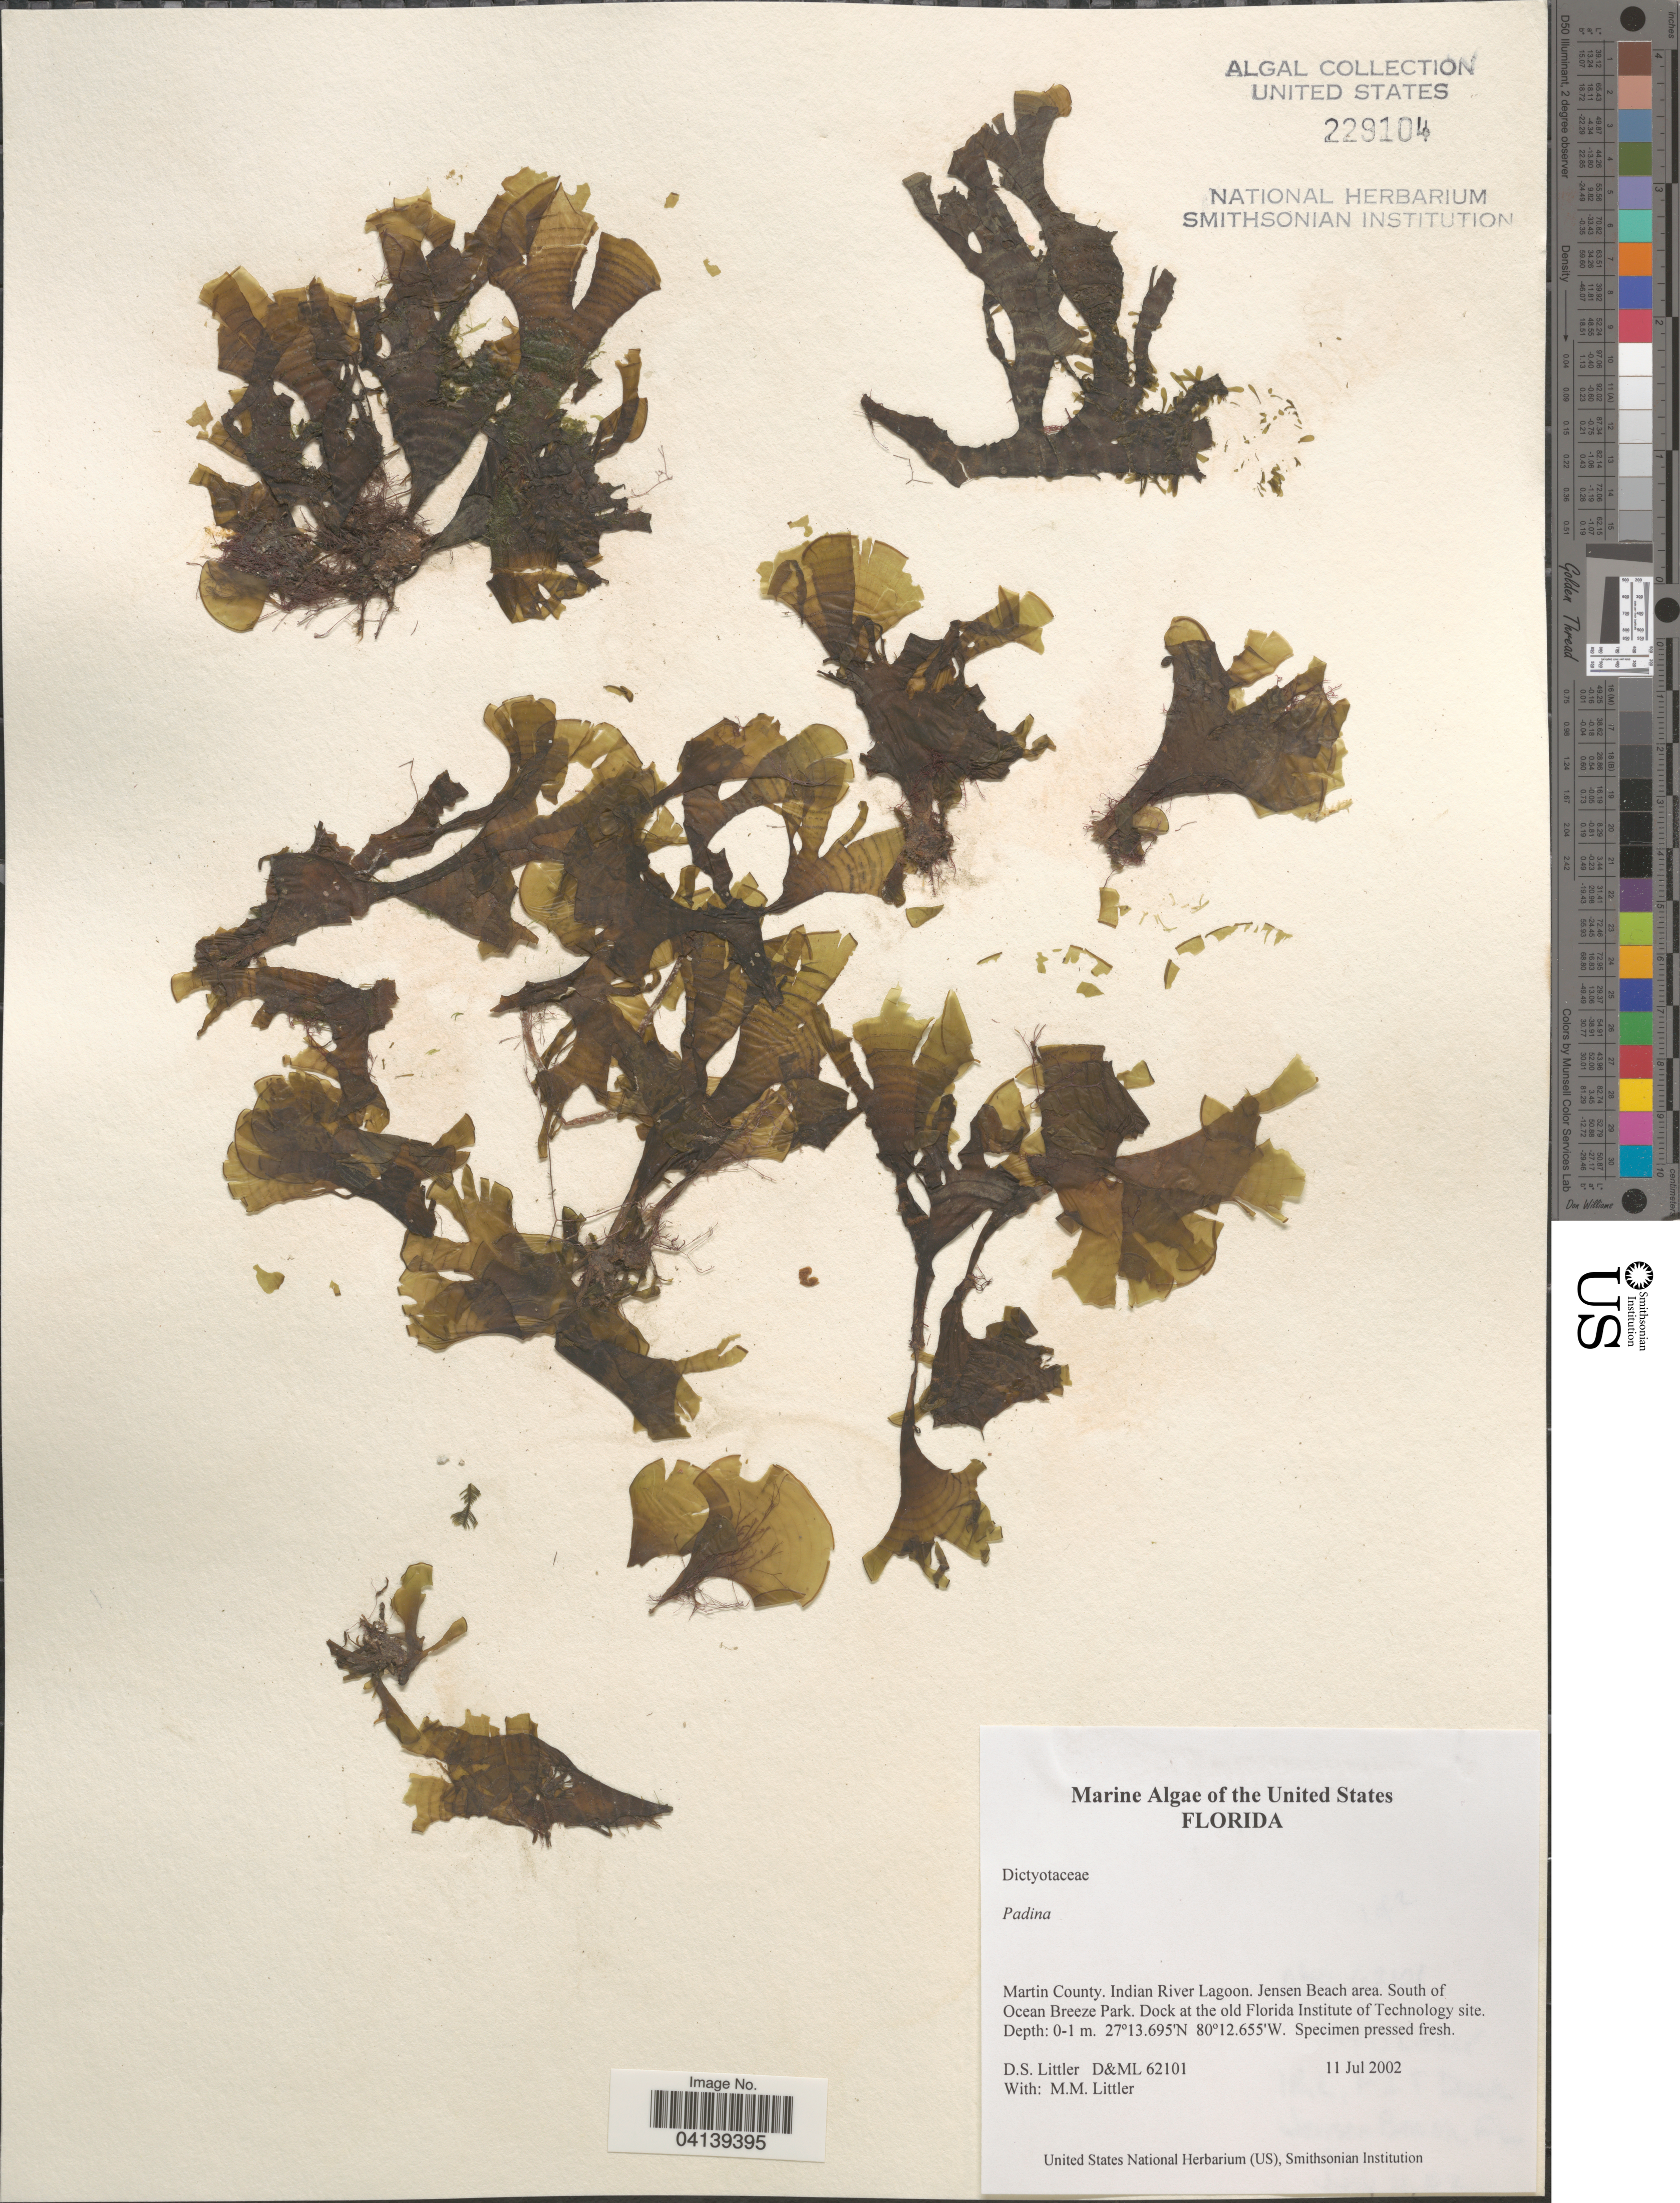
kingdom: Chromista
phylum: Ochrophyta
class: Phaeophyceae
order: Dictyotales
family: Dictyotaceae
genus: Padina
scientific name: Padina sp.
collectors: D. S. Littler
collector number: D&ML62101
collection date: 2002-07-11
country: United States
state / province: Florida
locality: Martin County. Indian River Lagoon. Jensen Beach area. South of Ocean Breeze Park. Dock at the old Florida Institute of Technology site.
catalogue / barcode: US 229104